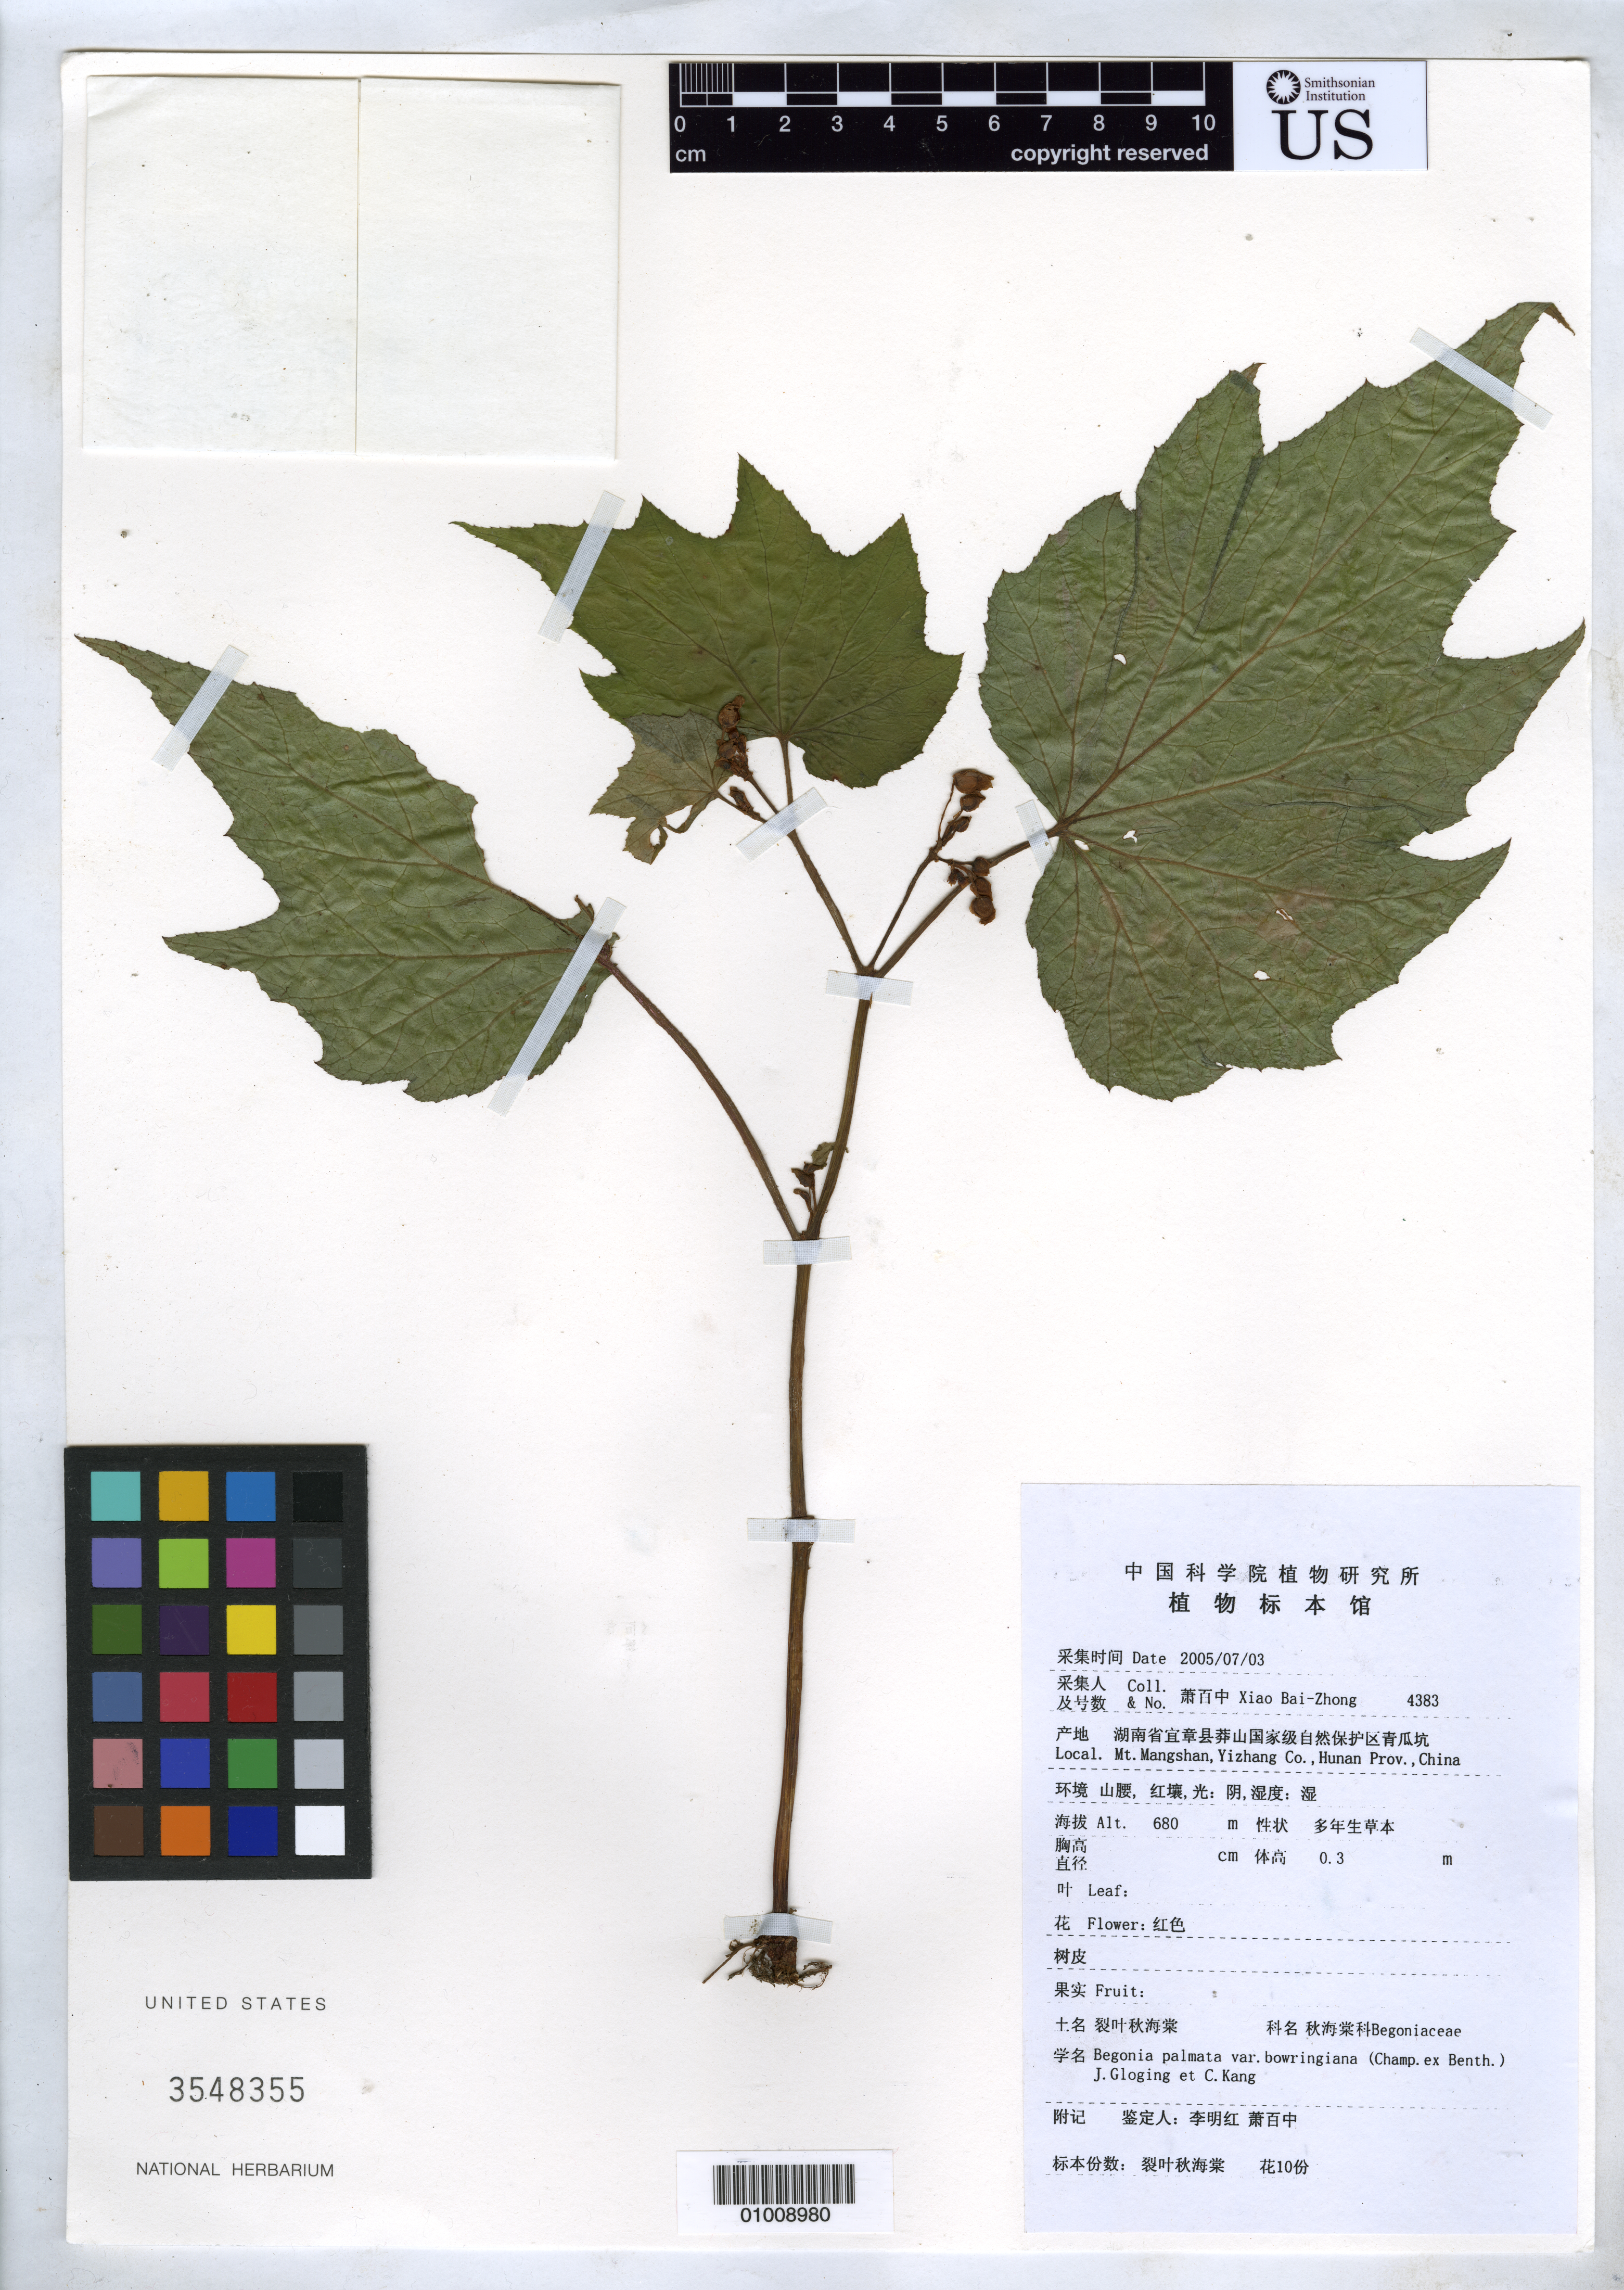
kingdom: Plantae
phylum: Tracheophyta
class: Magnoliopsida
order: Cucurbitales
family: Begoniaceae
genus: Begonia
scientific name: Begonia palmata var. bowringiana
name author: (Champ. ex Benth.) Gloging & C. Kang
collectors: B. Z. Xiao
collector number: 4383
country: China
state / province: Hunan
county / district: Yizhang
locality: Mt. Mangshan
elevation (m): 680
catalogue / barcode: US 3548355